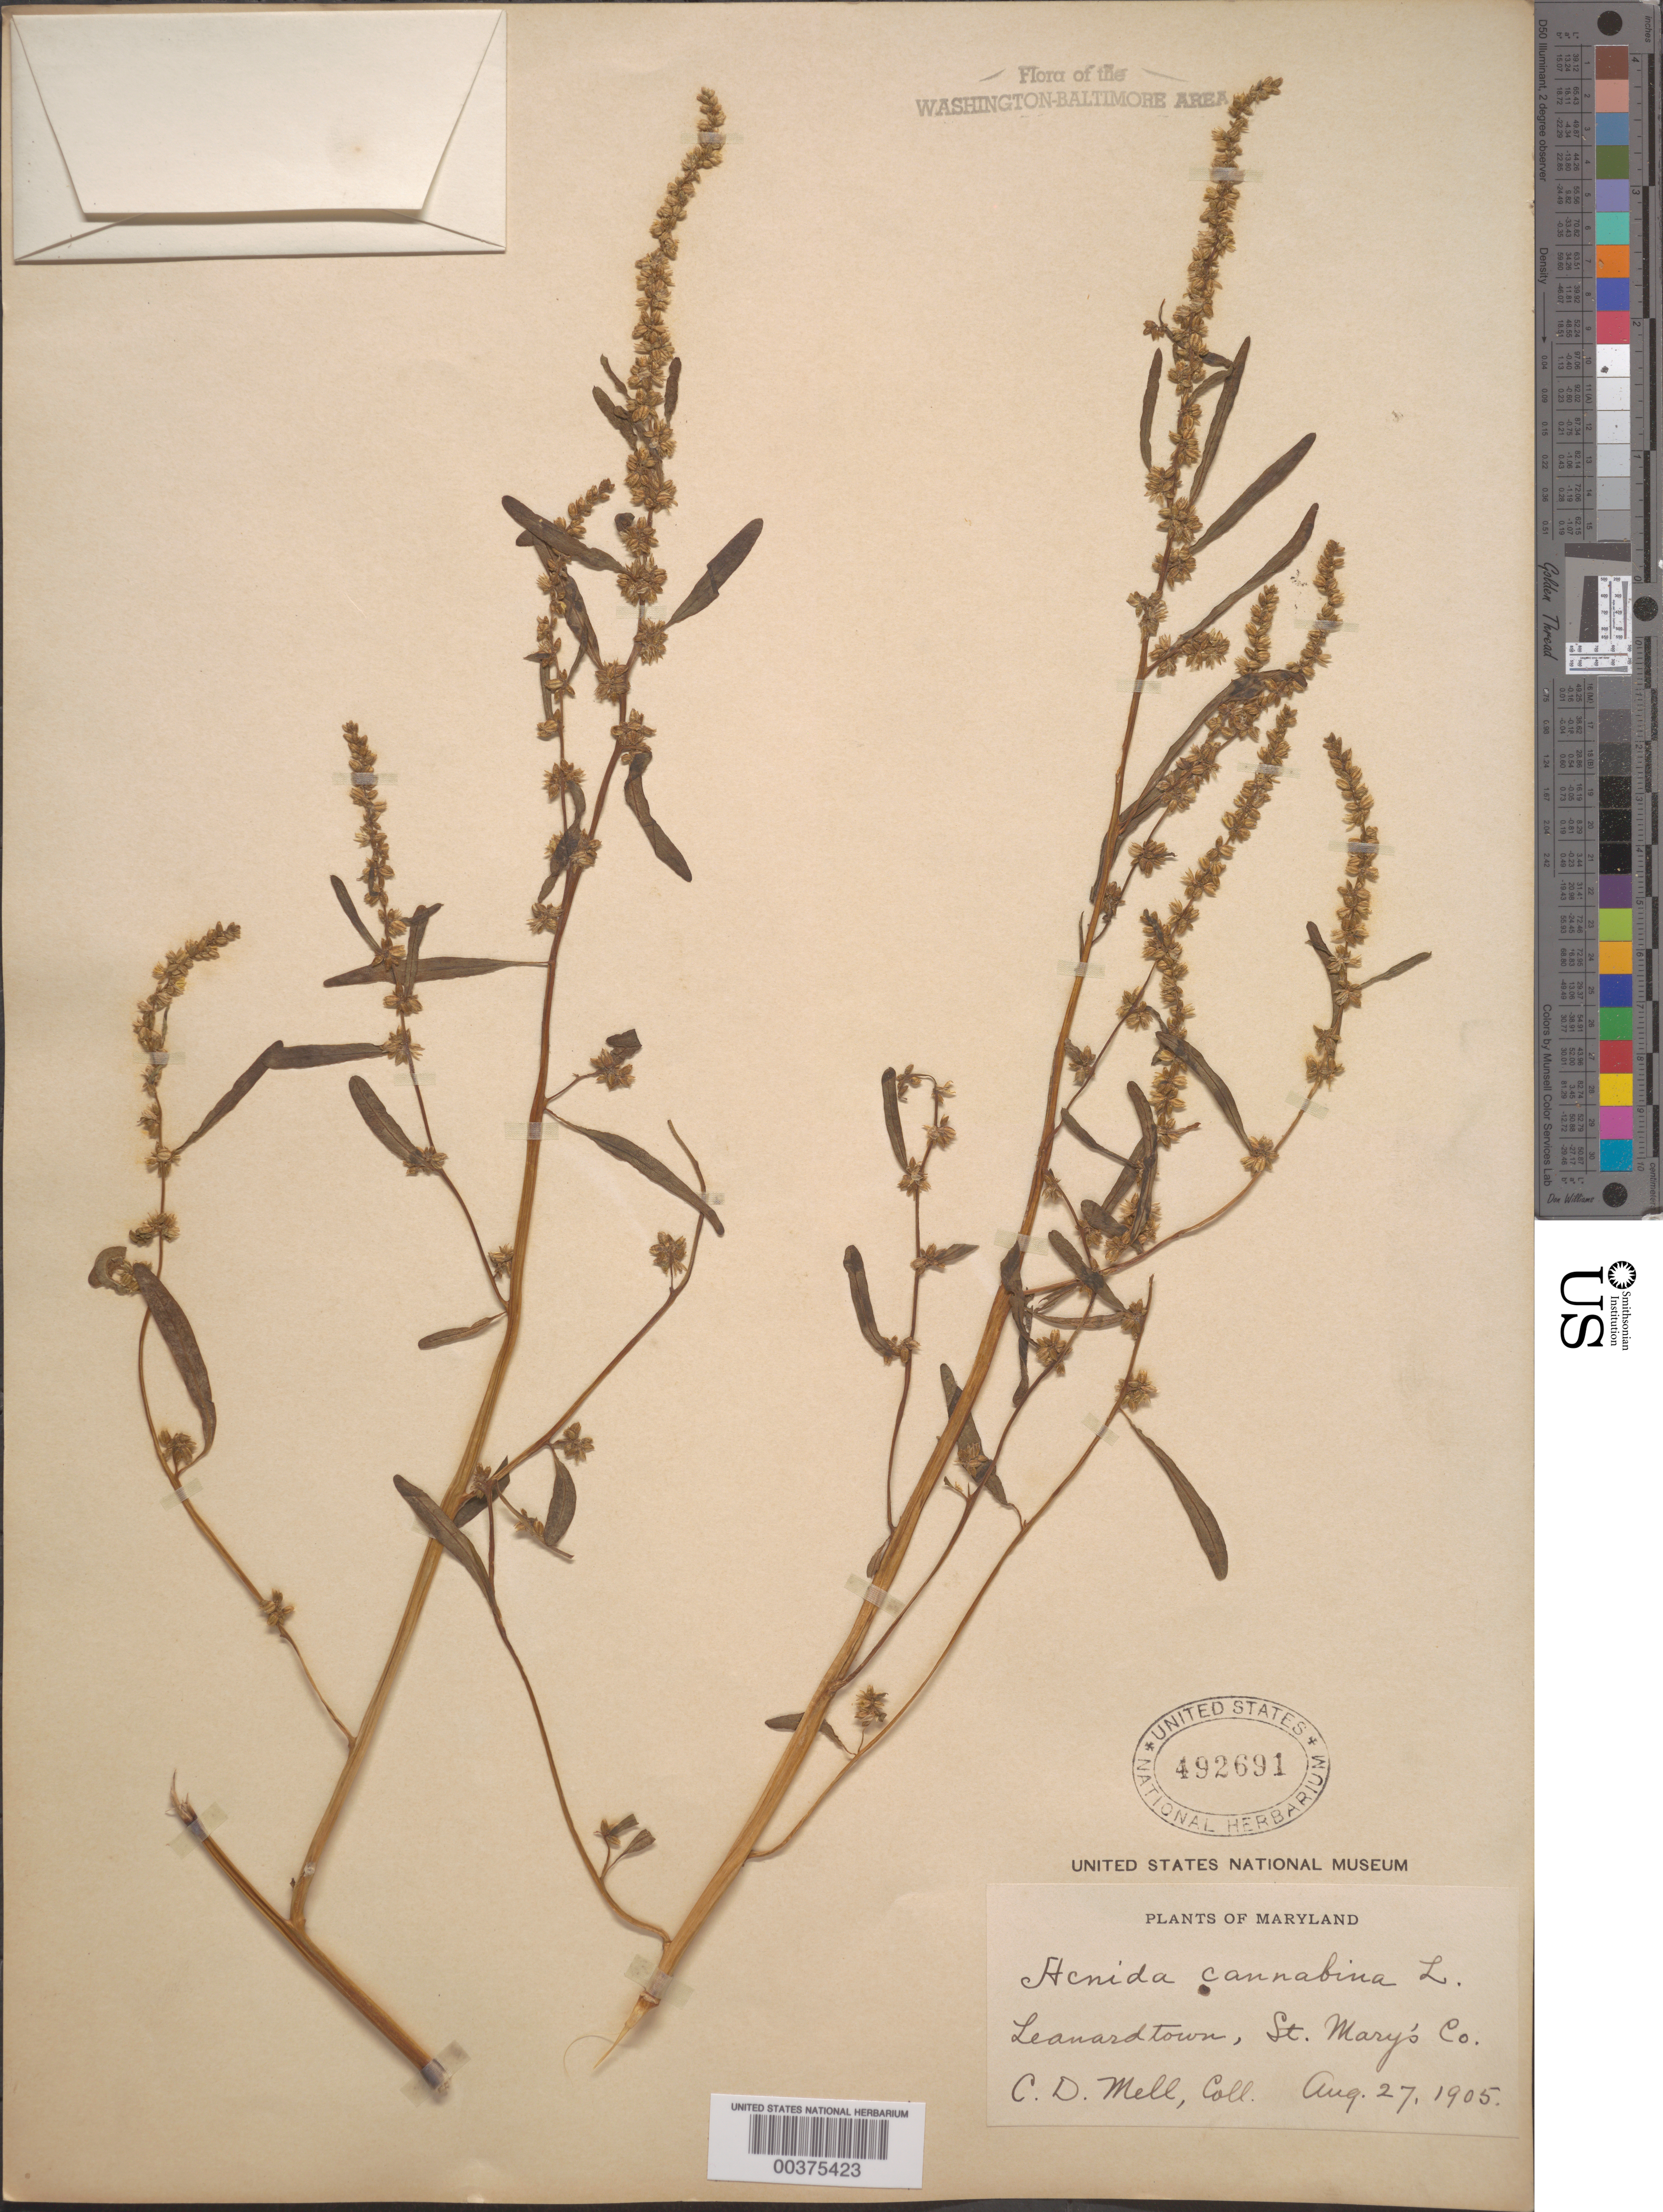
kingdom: Plantae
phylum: Tracheophyta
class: Magnoliopsida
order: Caryophyllales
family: Amaranthaceae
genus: Amaranthus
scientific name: Amaranthus cannabinus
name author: (L.) E.G. F. Sauer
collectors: C. D. Mell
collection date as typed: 27 Aug 1905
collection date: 1905-08-27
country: United States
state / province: Maryland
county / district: St. Mary's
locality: Leonardstown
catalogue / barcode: US 492691